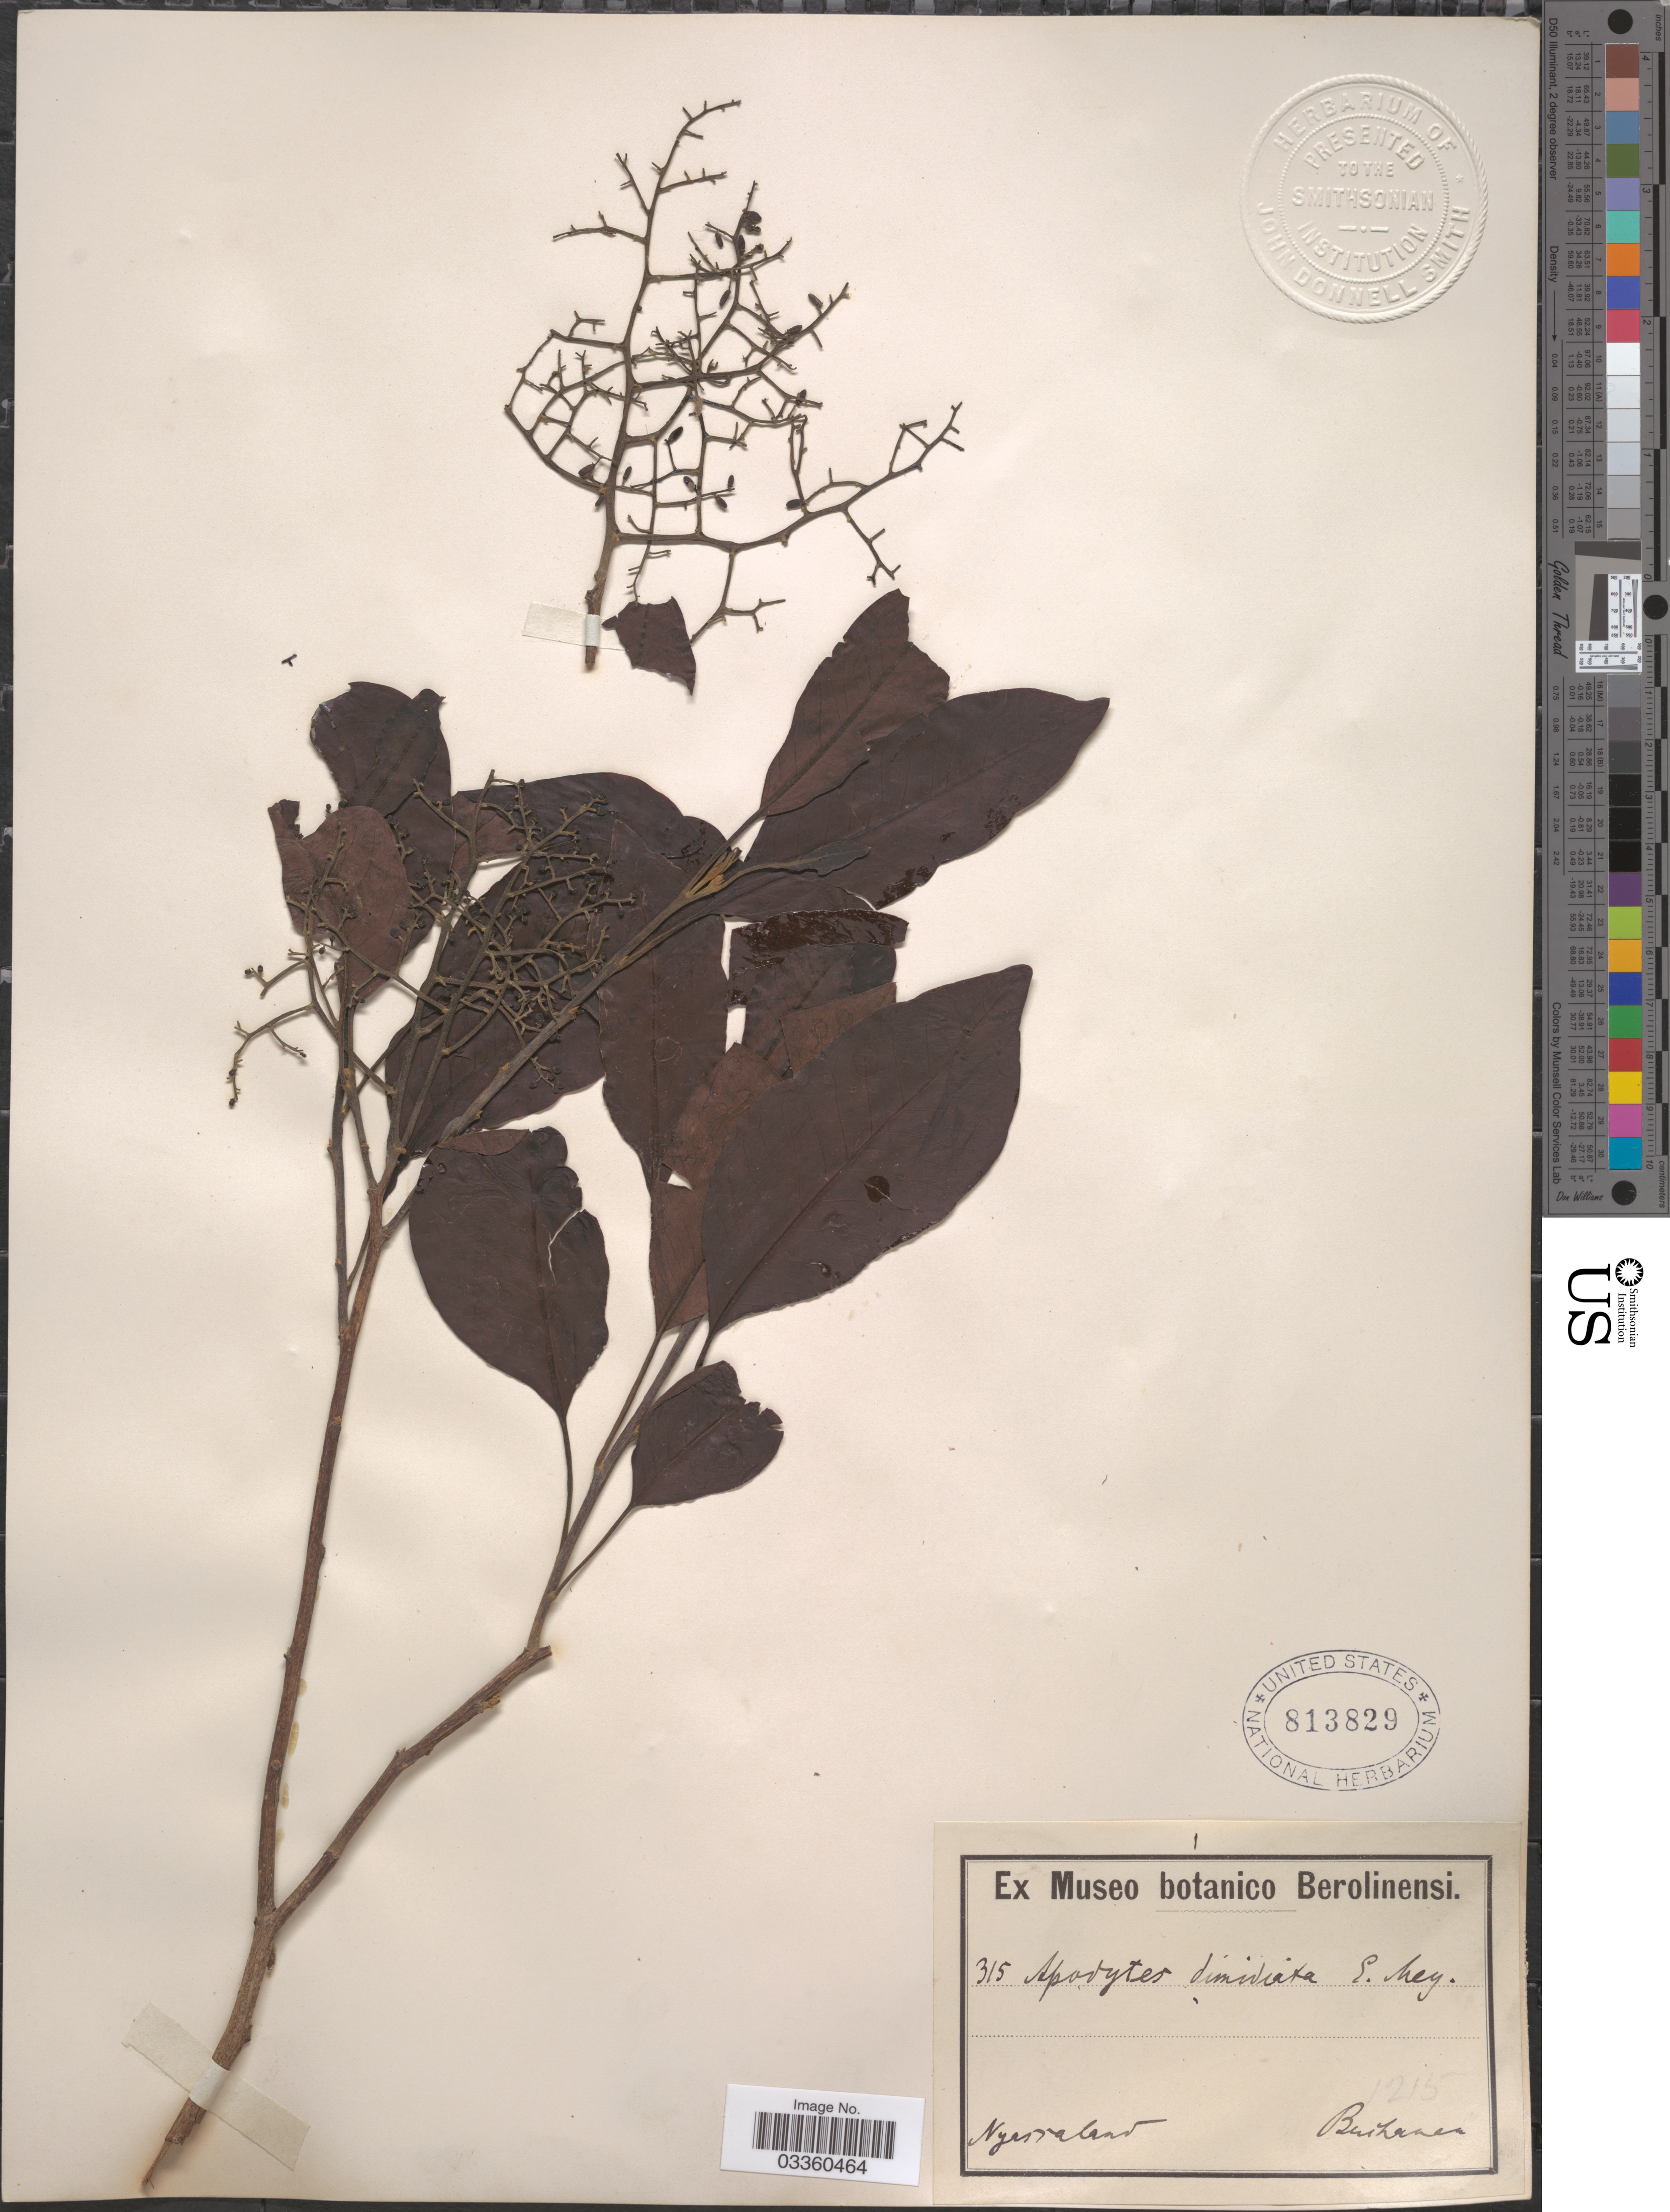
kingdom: Plantae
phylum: Tracheophyta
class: Magnoliopsida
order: Metteniusales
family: Metteniusaceae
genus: Apodytes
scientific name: Apodytes dimidiata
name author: E. Mey. ex Arn.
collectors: -. Buchanan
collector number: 315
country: Malawi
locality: Nyassaland.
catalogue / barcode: US 813829